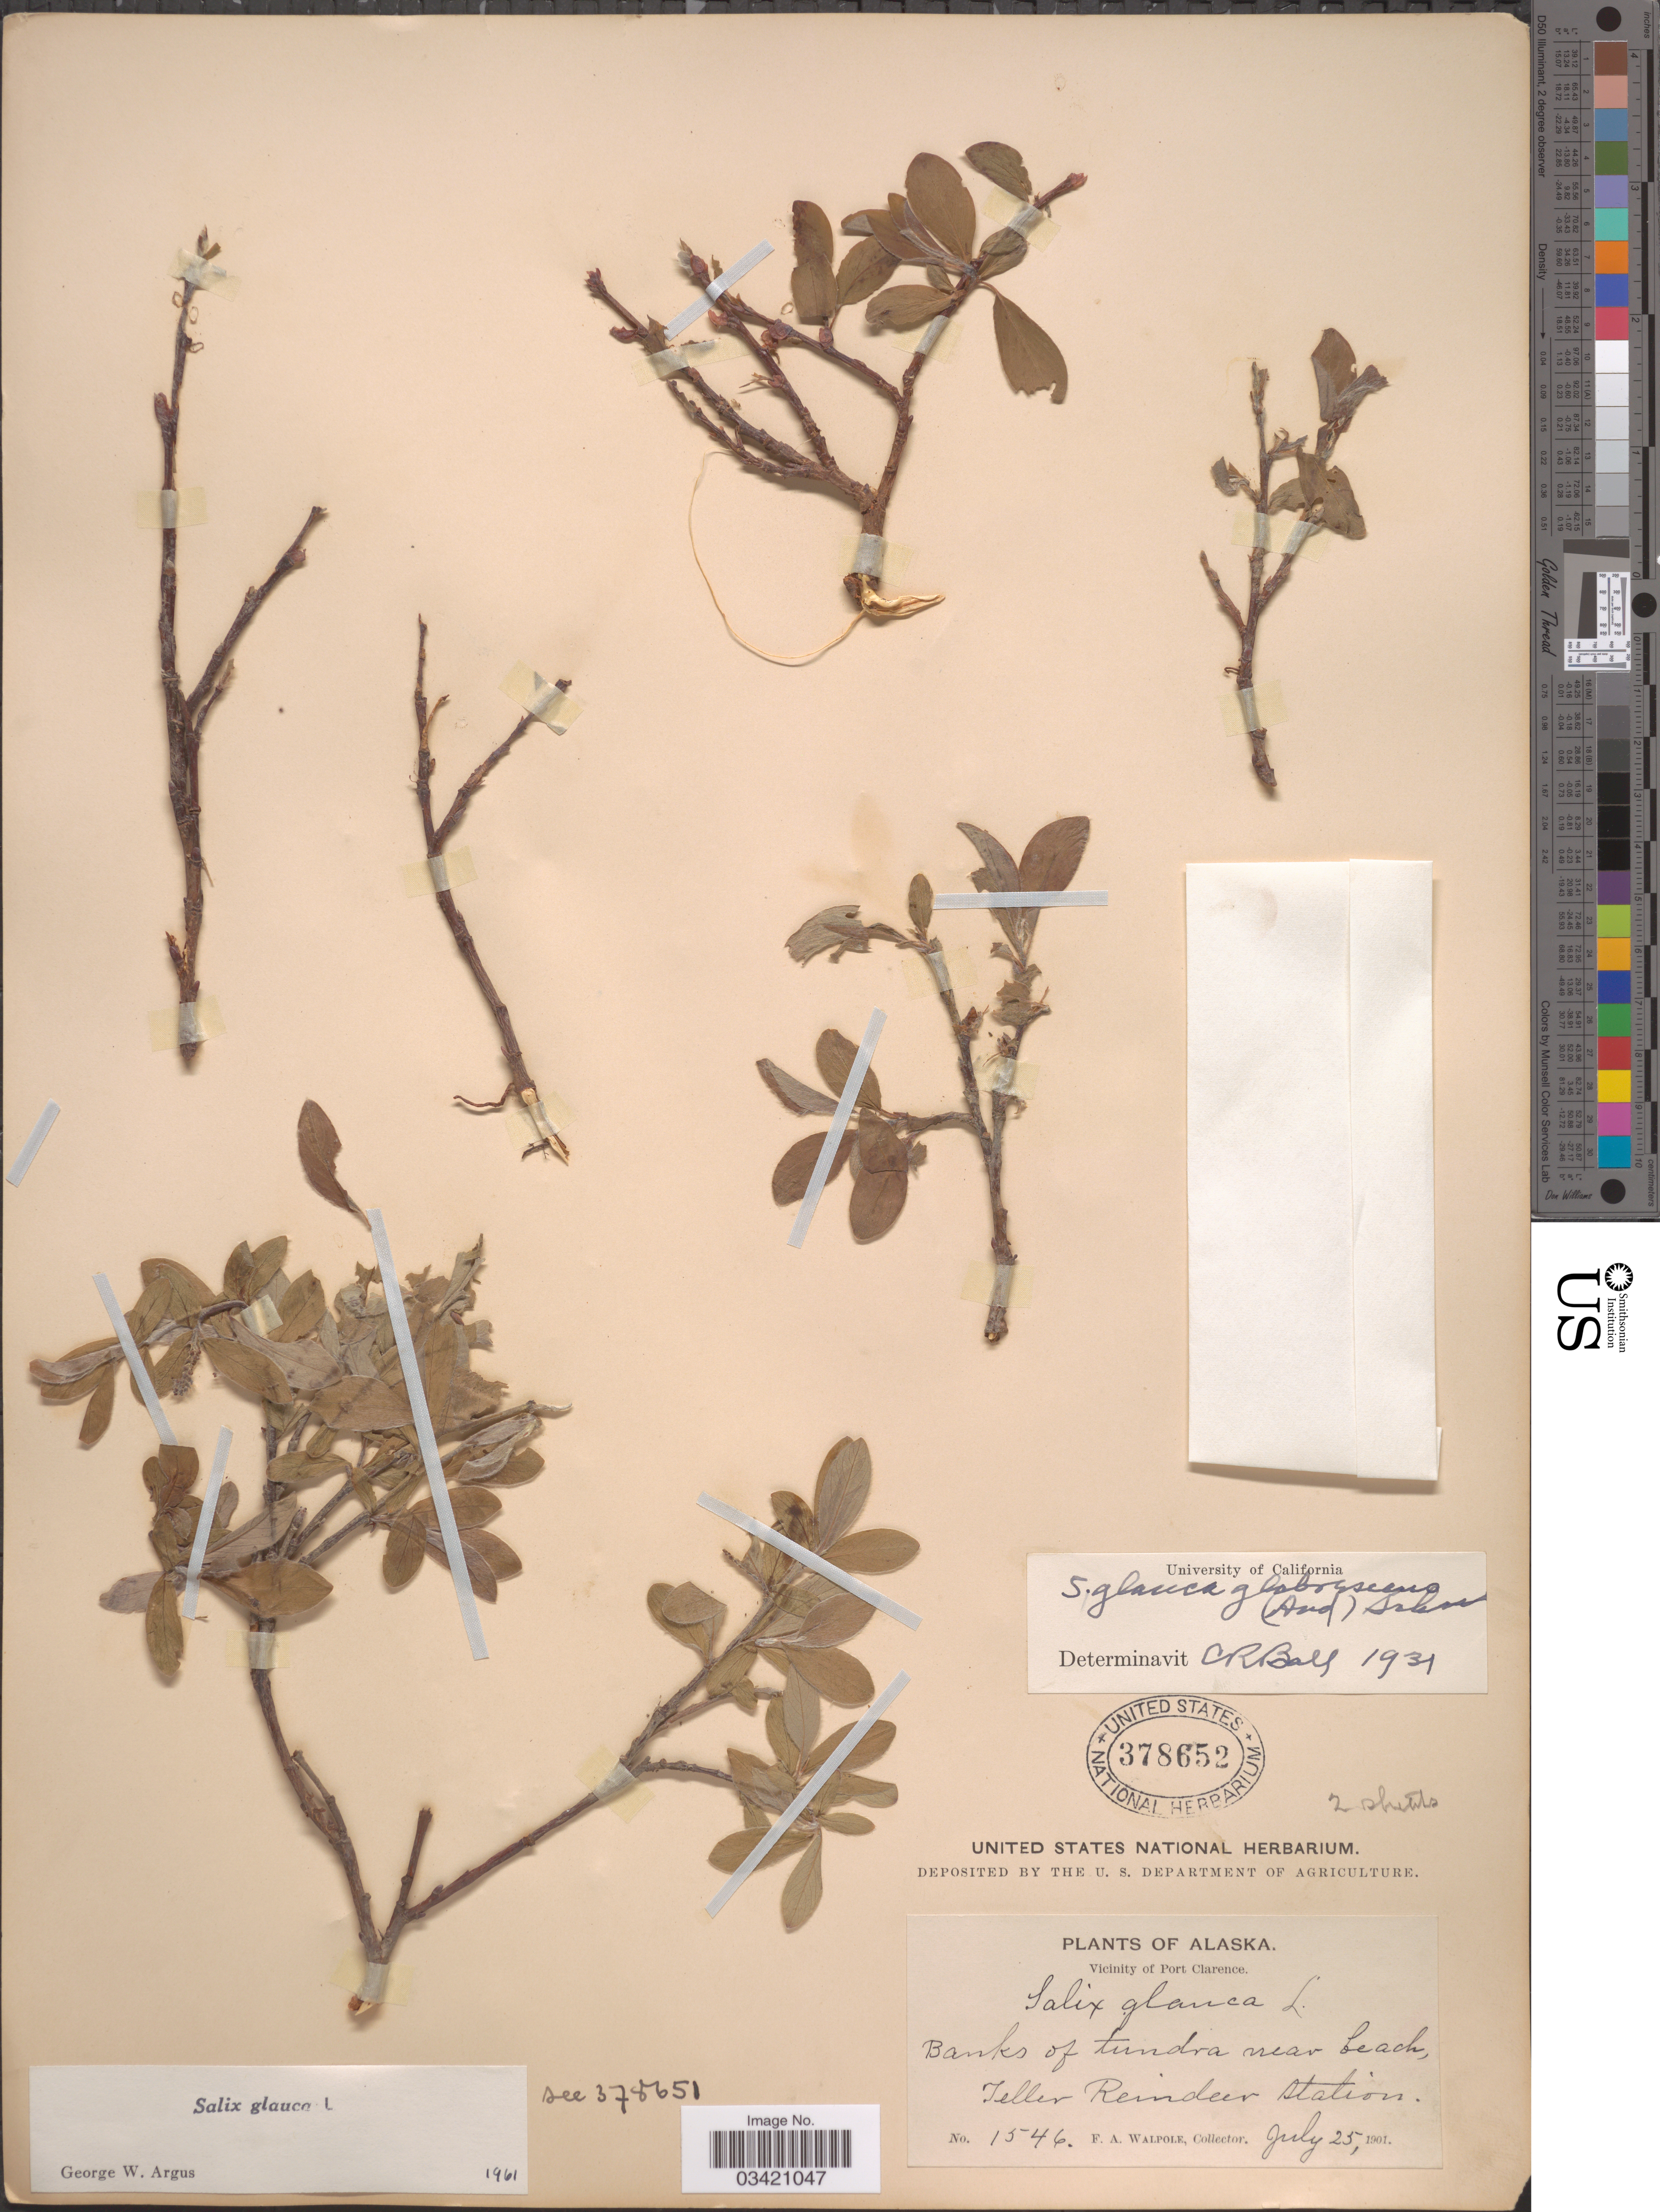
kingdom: Plantae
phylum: Tracheophyta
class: Magnoliopsida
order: Malpighiales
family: Salicaceae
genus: Salix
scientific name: Salix glauca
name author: L.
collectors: F. Walpole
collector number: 1546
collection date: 1901-07-25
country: United States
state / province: Alaska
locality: Vicinity of Port Clarence. Banks of tundra near beach, Teller Reindeer Station.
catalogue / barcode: US 378652